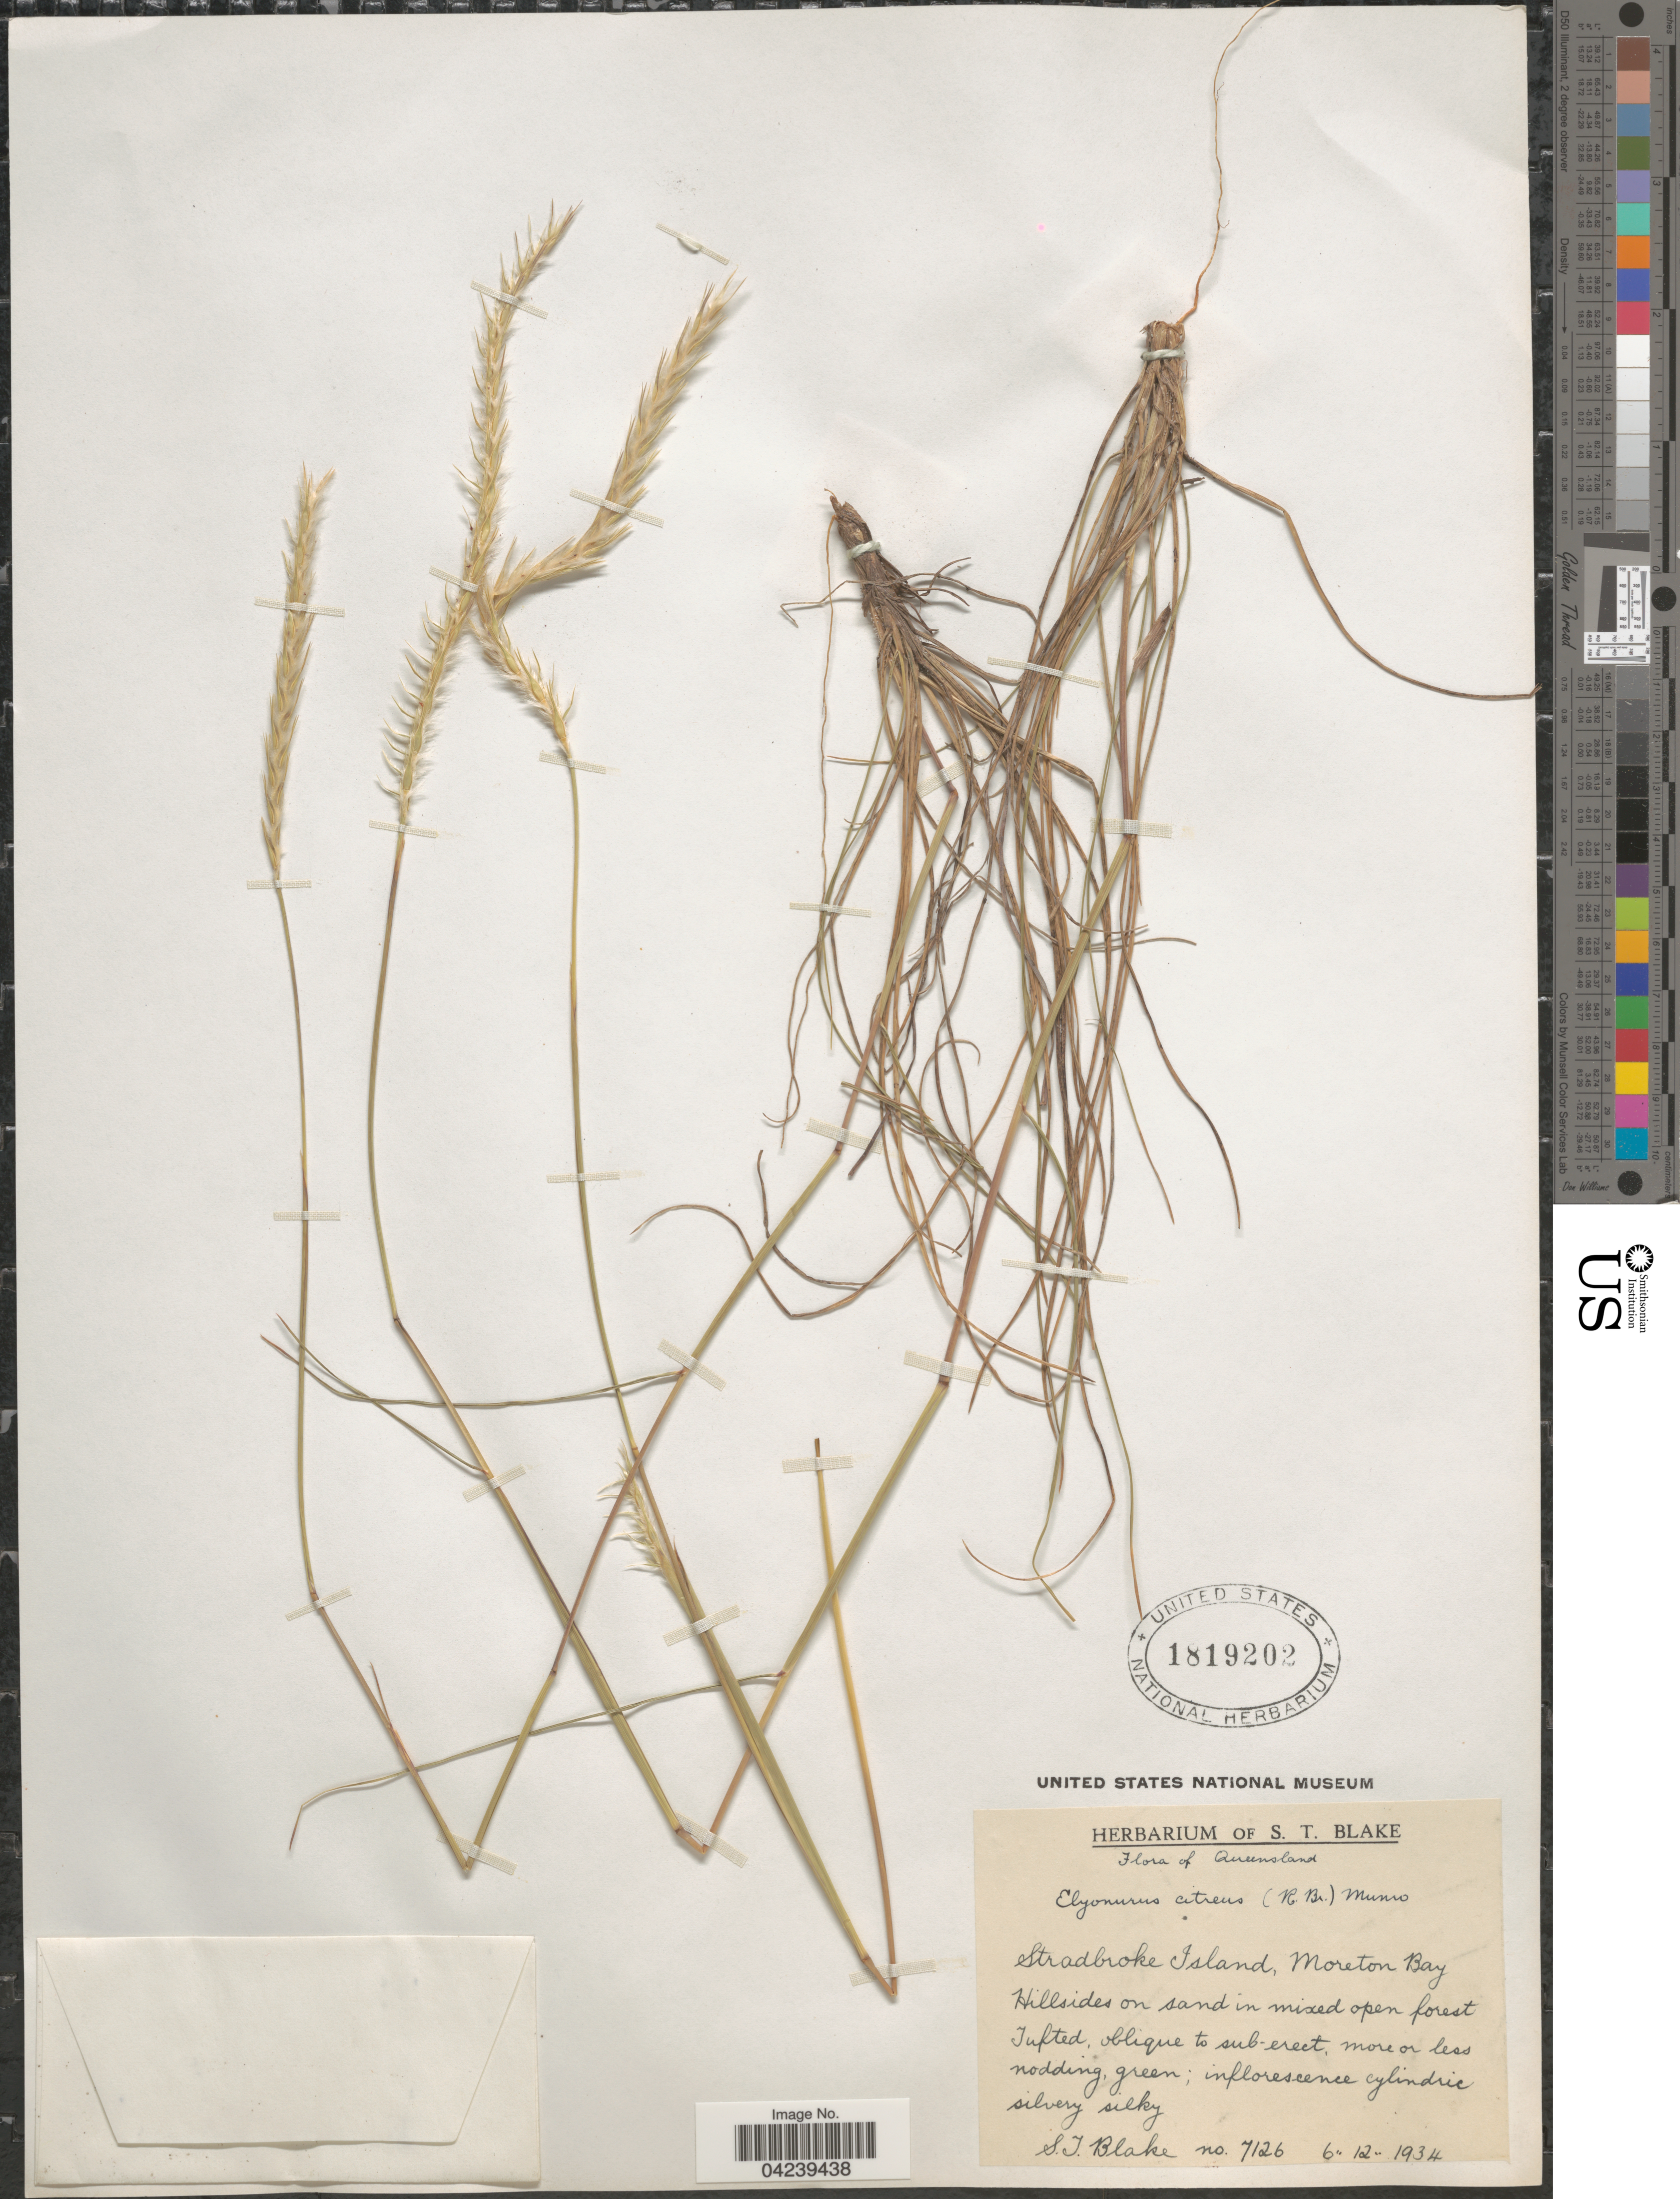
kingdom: Plantae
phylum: Tracheophyta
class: Liliopsida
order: Poales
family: Poaceae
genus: Elionurus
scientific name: Elionurus citreus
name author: (R. Br.) Munro ex Benth.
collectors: S. T. Blake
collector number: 7126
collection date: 1934-12-06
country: Australia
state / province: Queensland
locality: Stradbroke Island, Moreton Bay.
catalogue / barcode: US 1819202